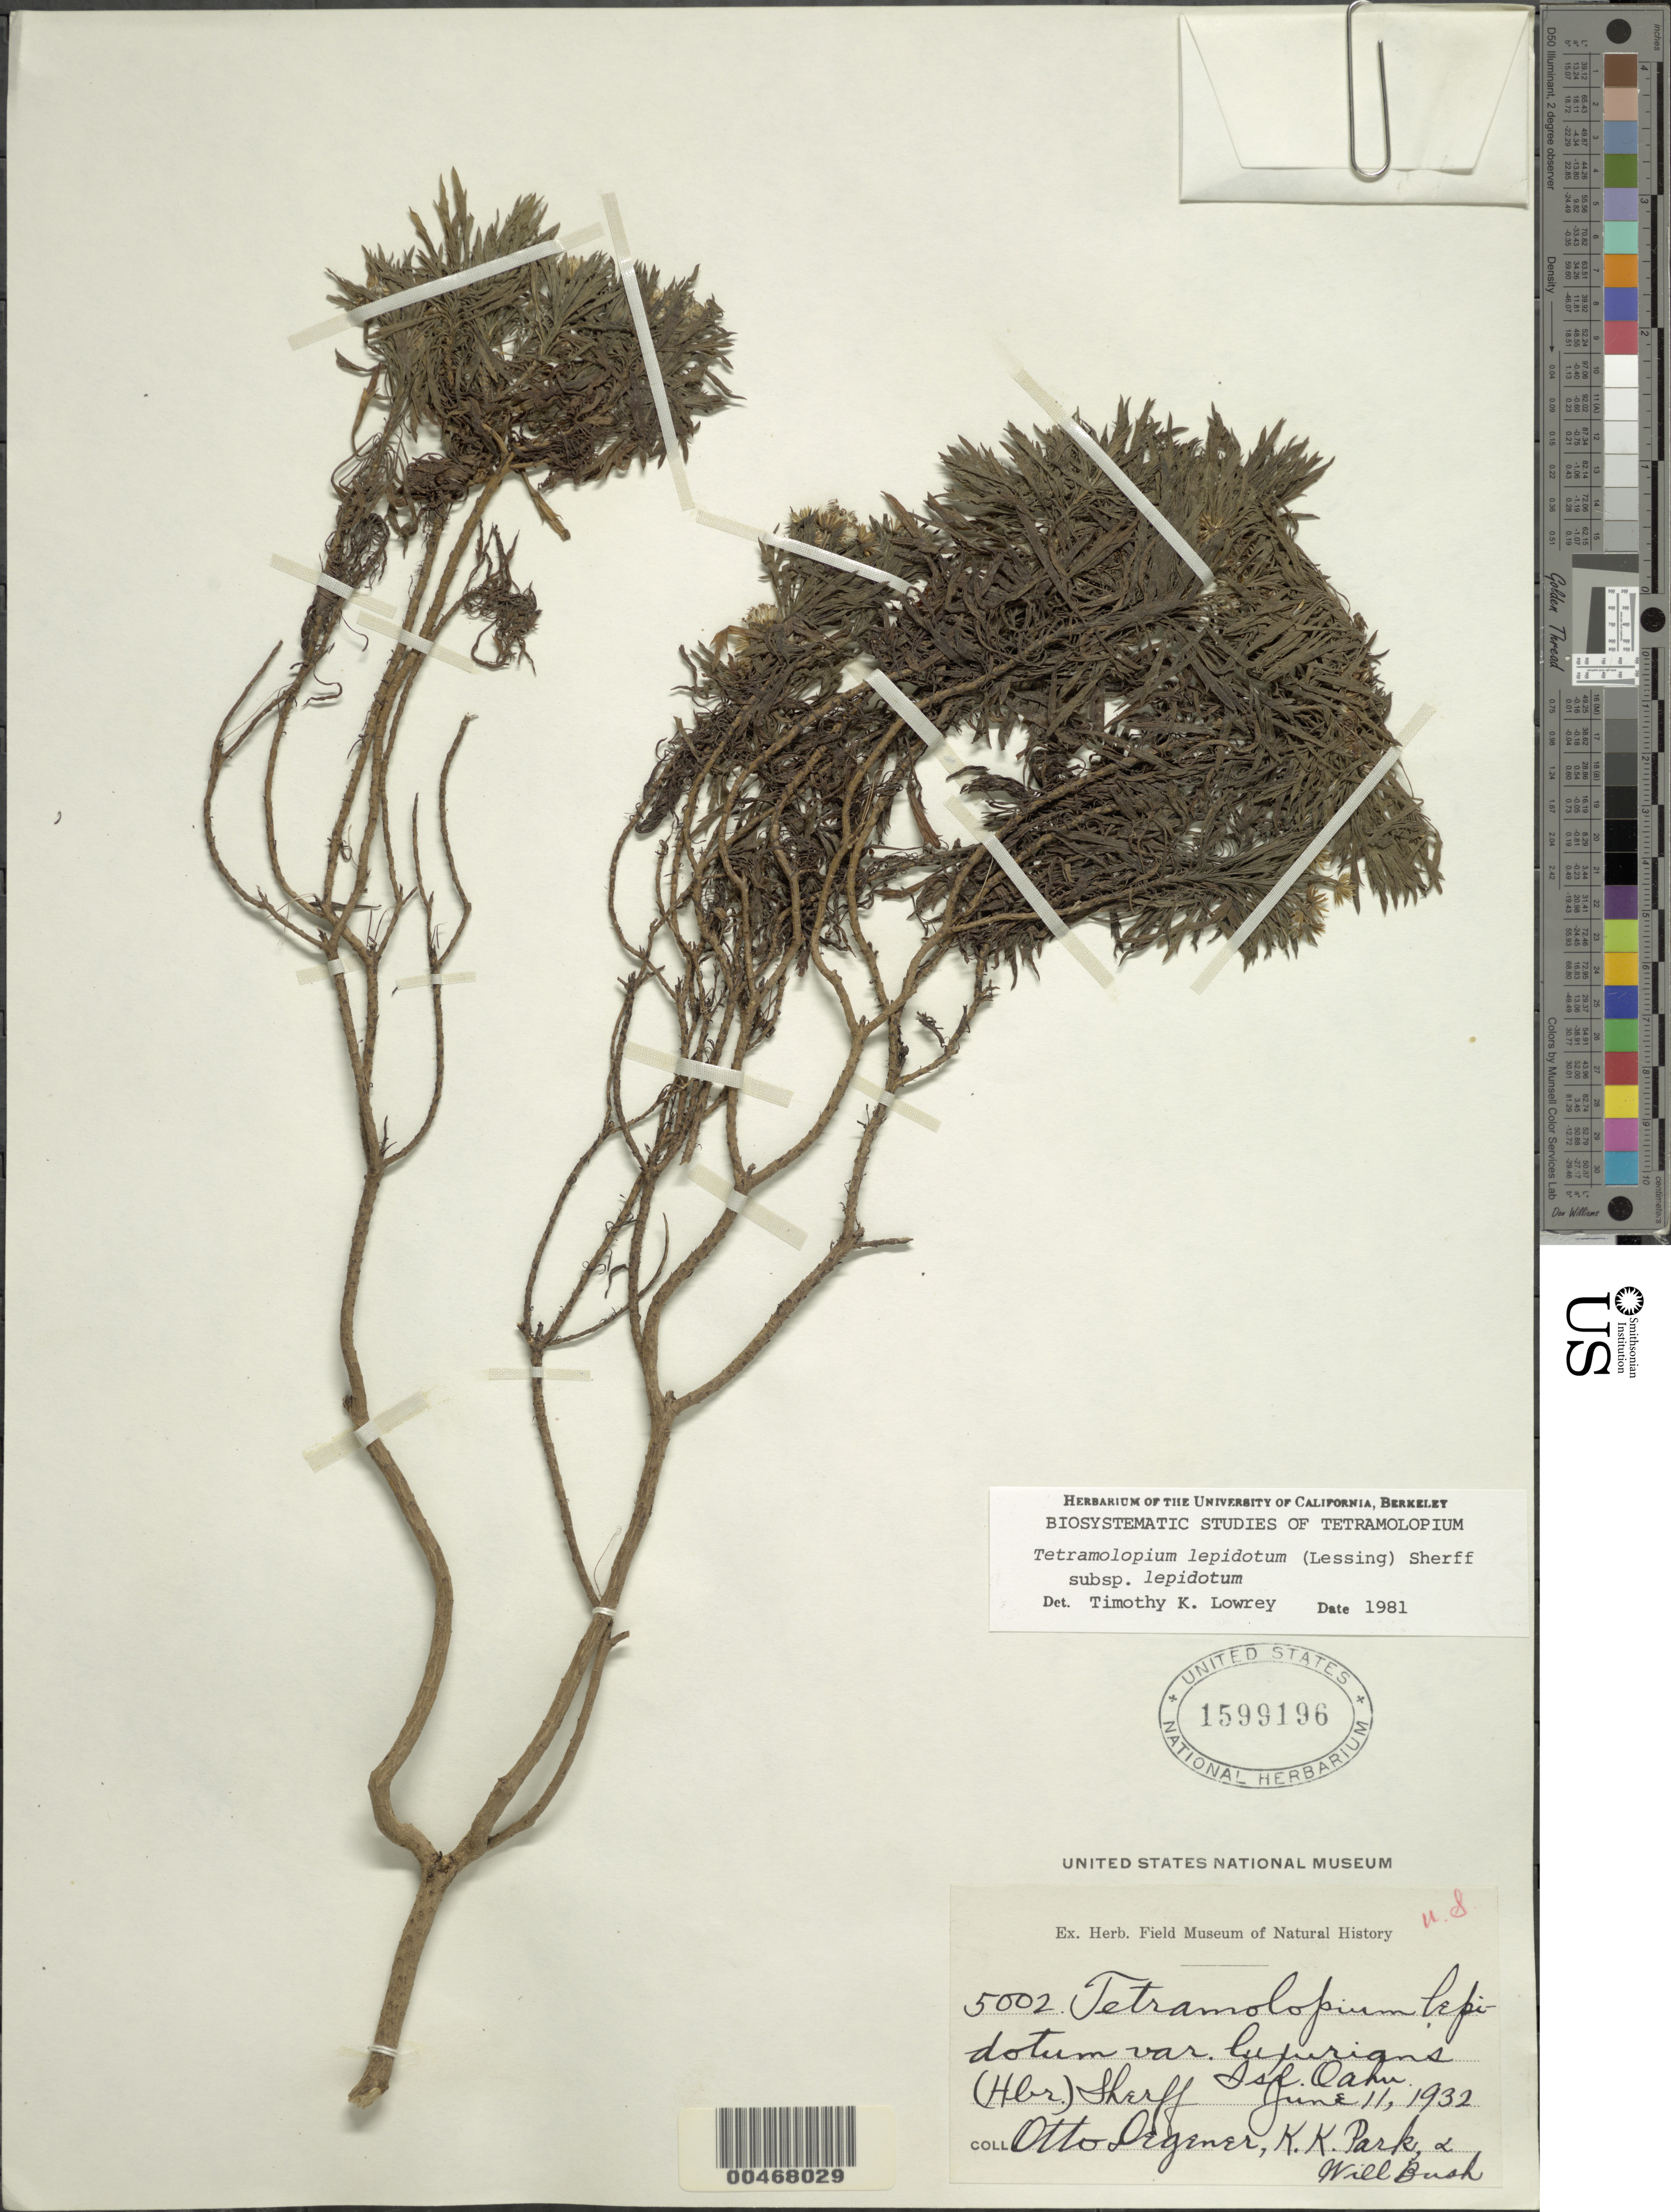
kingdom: Plantae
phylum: Tracheophyta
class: Magnoliopsida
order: Asterales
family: Asteraceae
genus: Tetramolopium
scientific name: Tetramolopium lepidotum subsp. lepidotum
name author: (Less.) Sherff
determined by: Lowrey, T. K.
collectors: O. Degener, K. Park & W. Bush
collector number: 5002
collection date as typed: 11 Jun 1932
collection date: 1932-06-11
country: United States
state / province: Hawaii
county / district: Honolulu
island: Oahu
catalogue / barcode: US 1599196